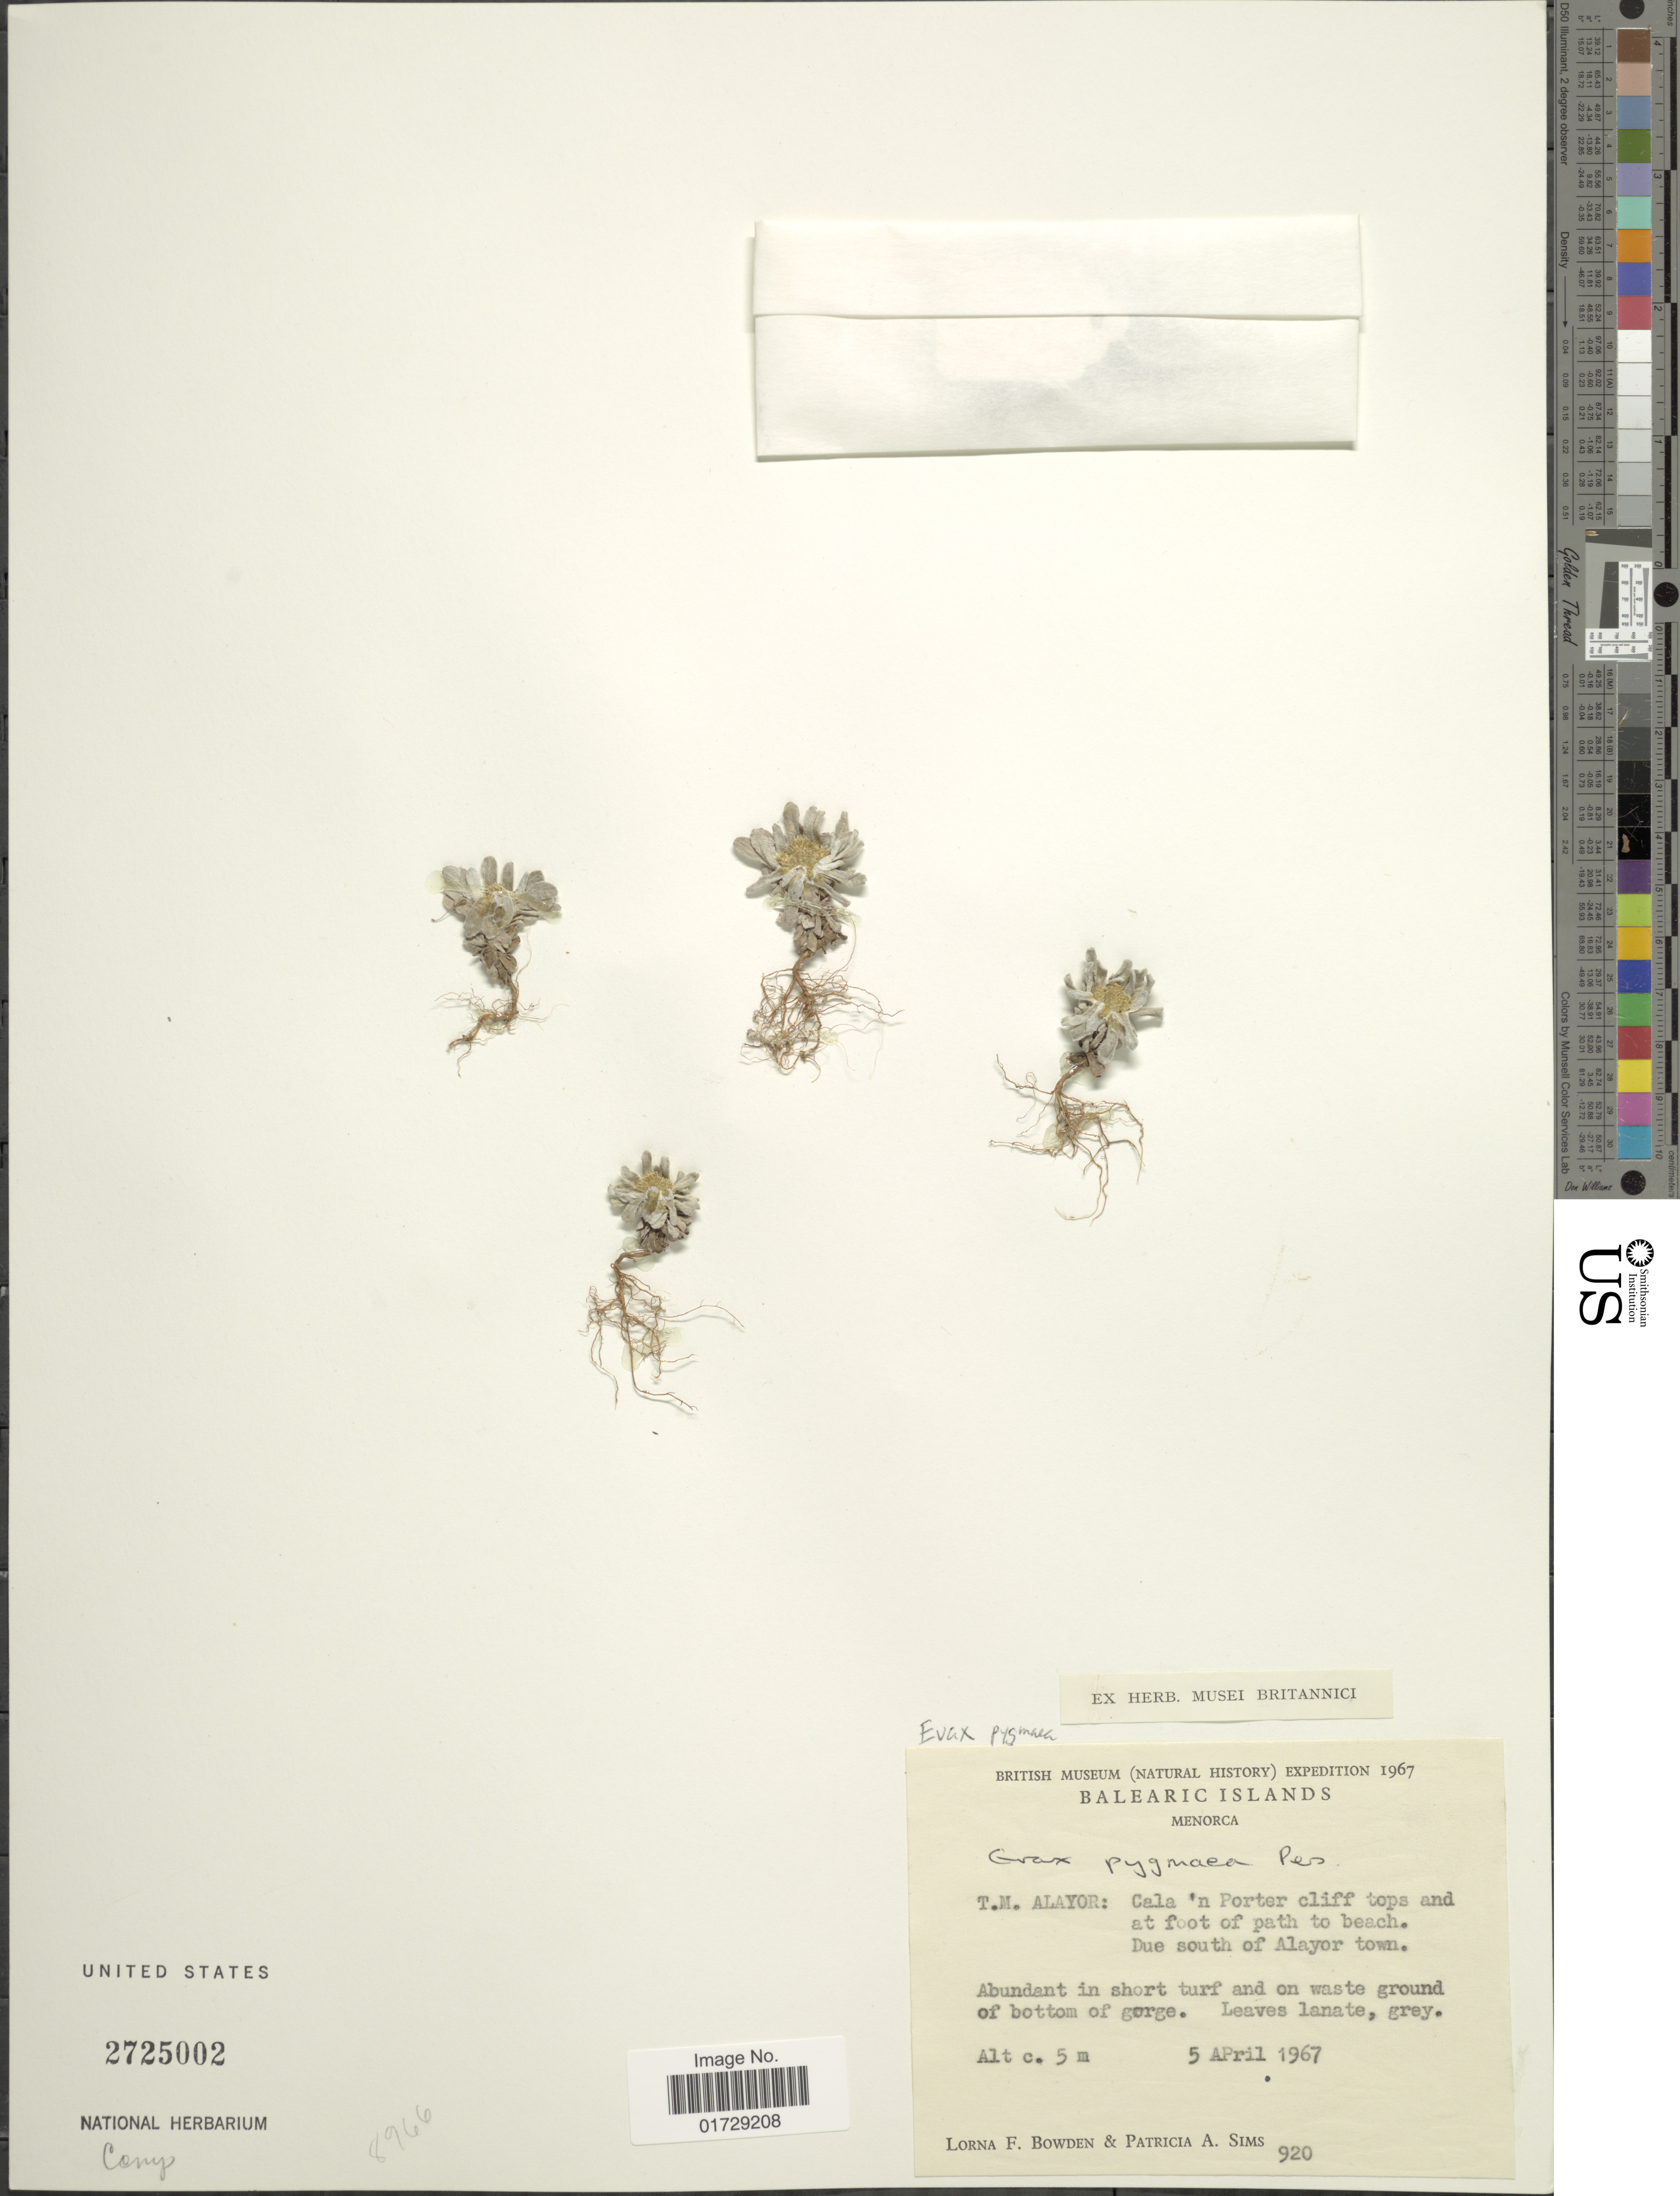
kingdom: Plantae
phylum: Tracheophyta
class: Magnoliopsida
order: Asterales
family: Asteraceae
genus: Evax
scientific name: Evax pygmaea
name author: (L.) Brot.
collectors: L. F. Bowden & P. A. Sims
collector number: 920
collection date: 1967-04-05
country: Spain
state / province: Islas Baleares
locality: Balearic Islands, Menorca, T. M. Alayor: Cala ' n Porter Cliff tops and foot of path to beach. Due south of Alayor town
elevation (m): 5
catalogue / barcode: US 2725002